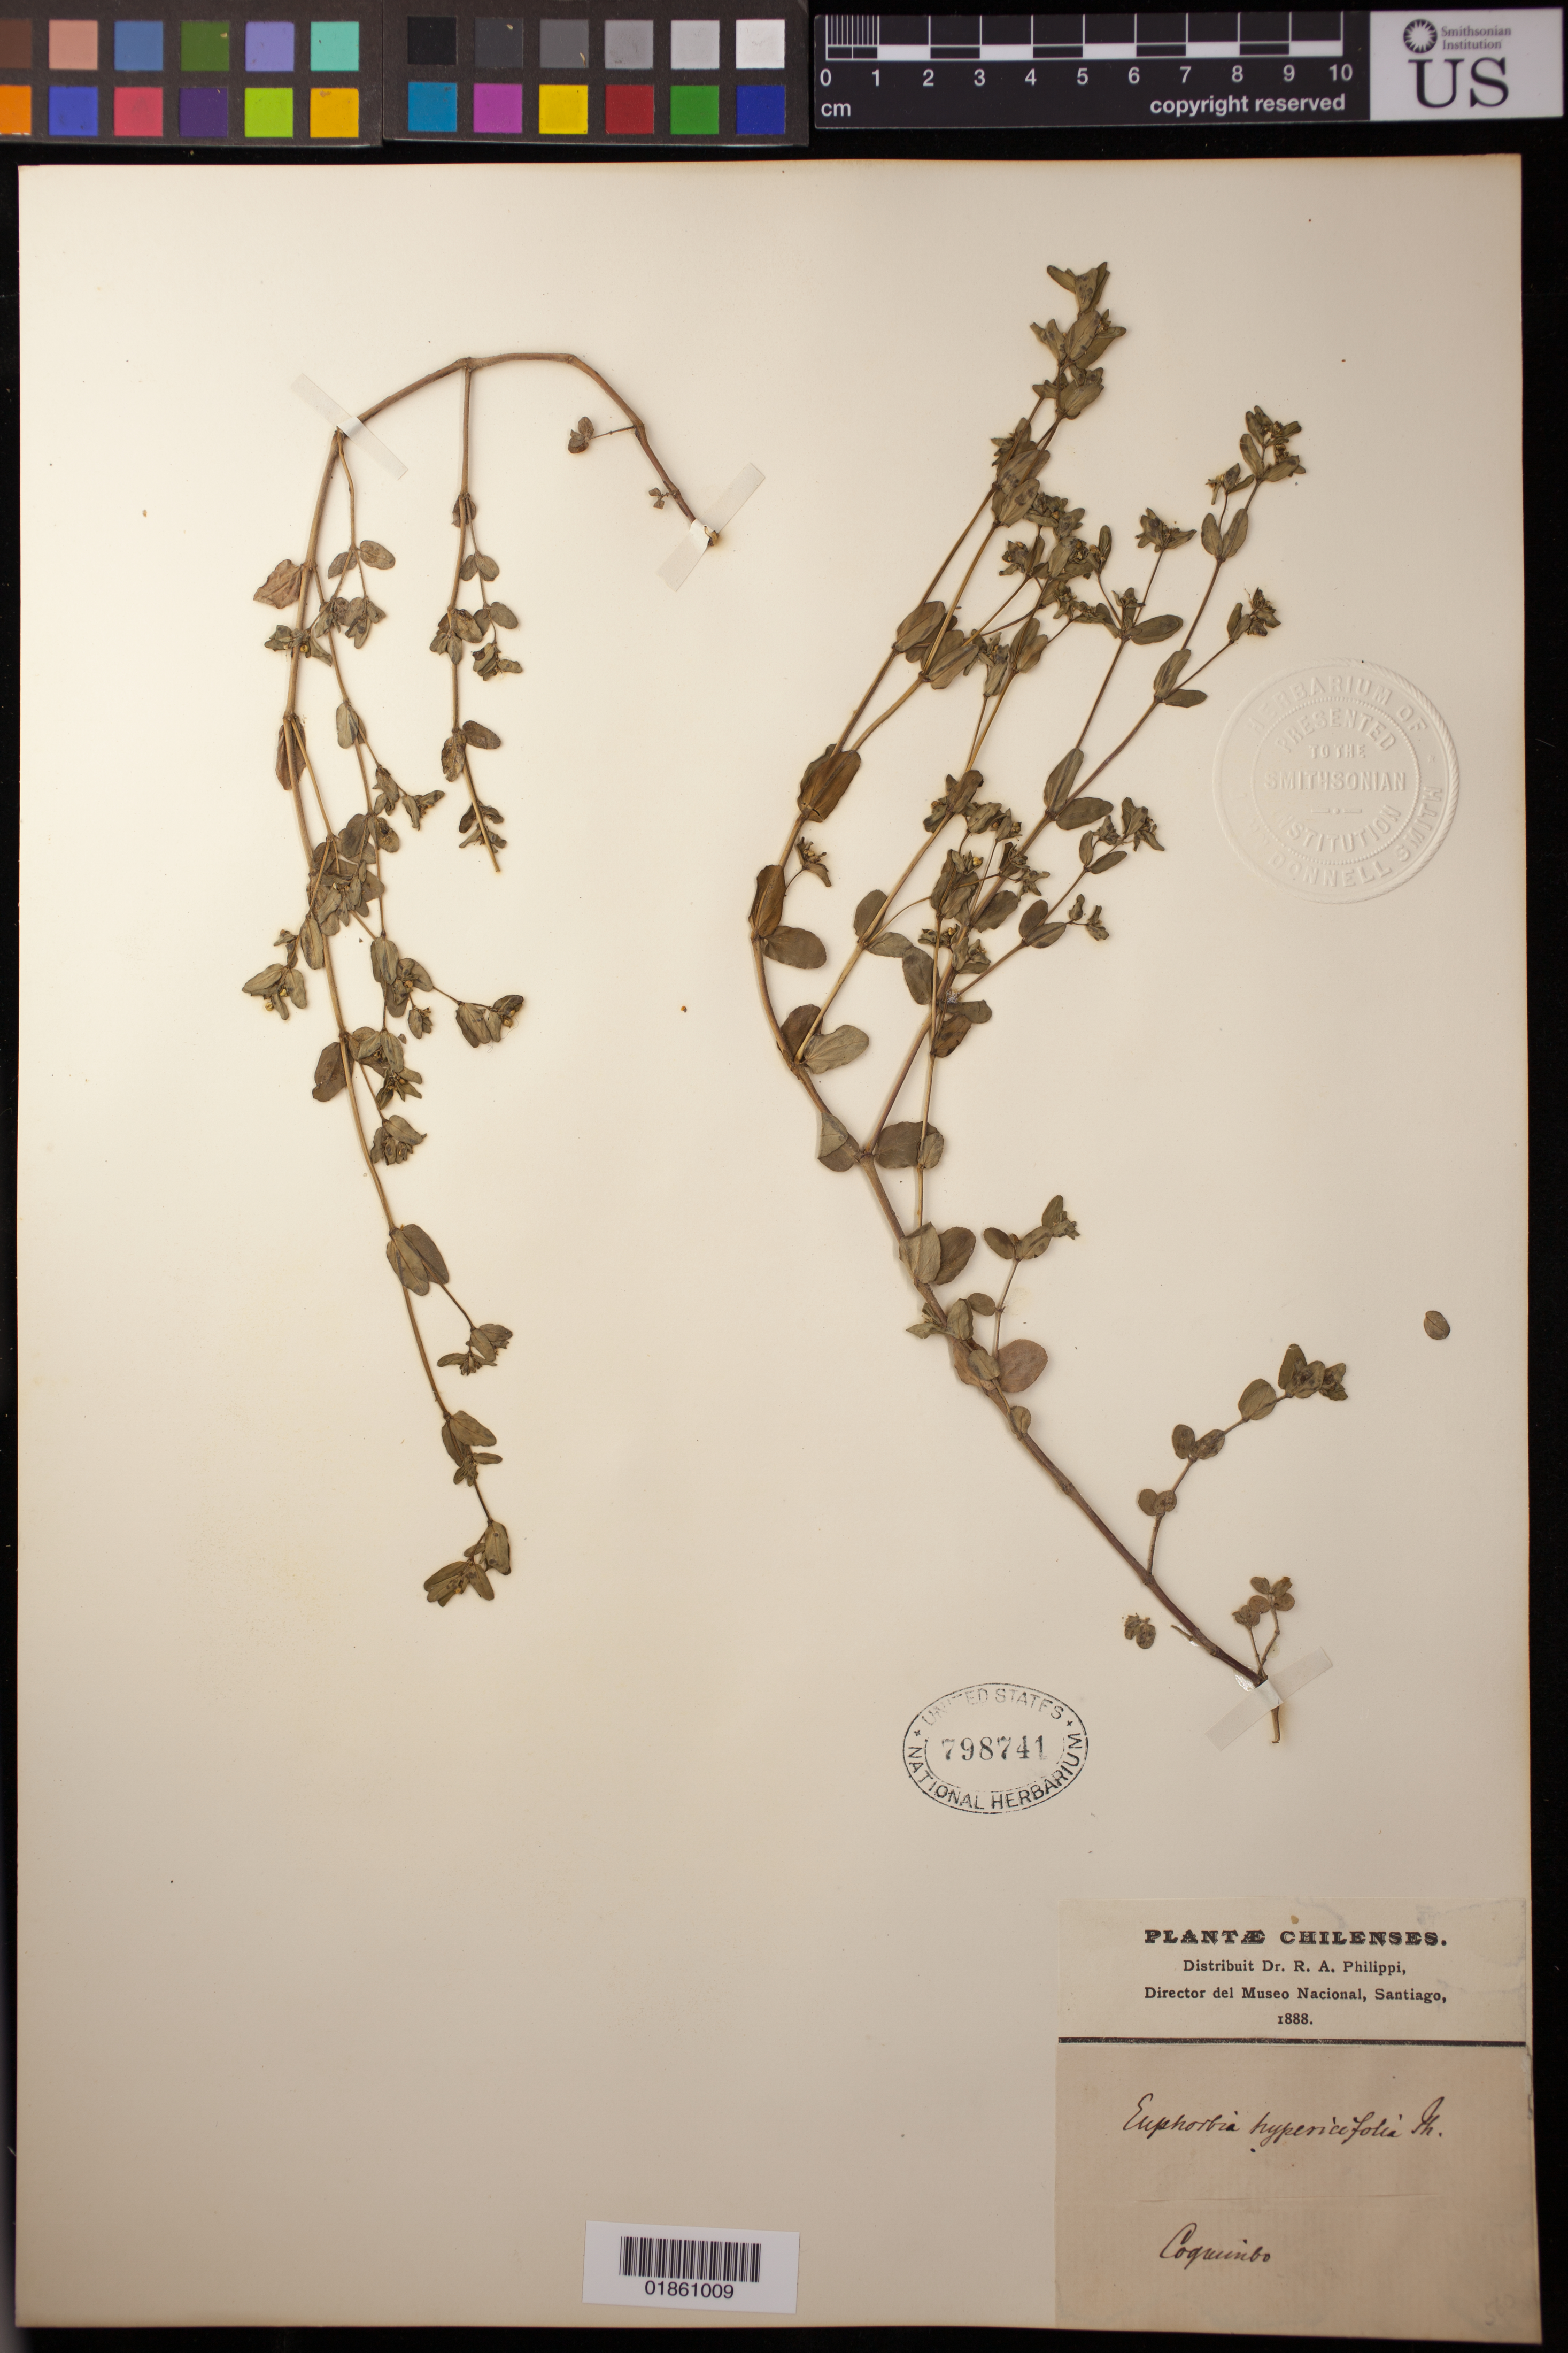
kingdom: Plantae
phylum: Tracheophyta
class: Magnoliopsida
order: Malpighiales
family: Euphorbiaceae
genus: Euphorbia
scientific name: Euphorbia hypericifolia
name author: L.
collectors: R. A. Philippi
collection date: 1888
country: Chile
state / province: Coquimbo (IV)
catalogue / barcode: US 798741